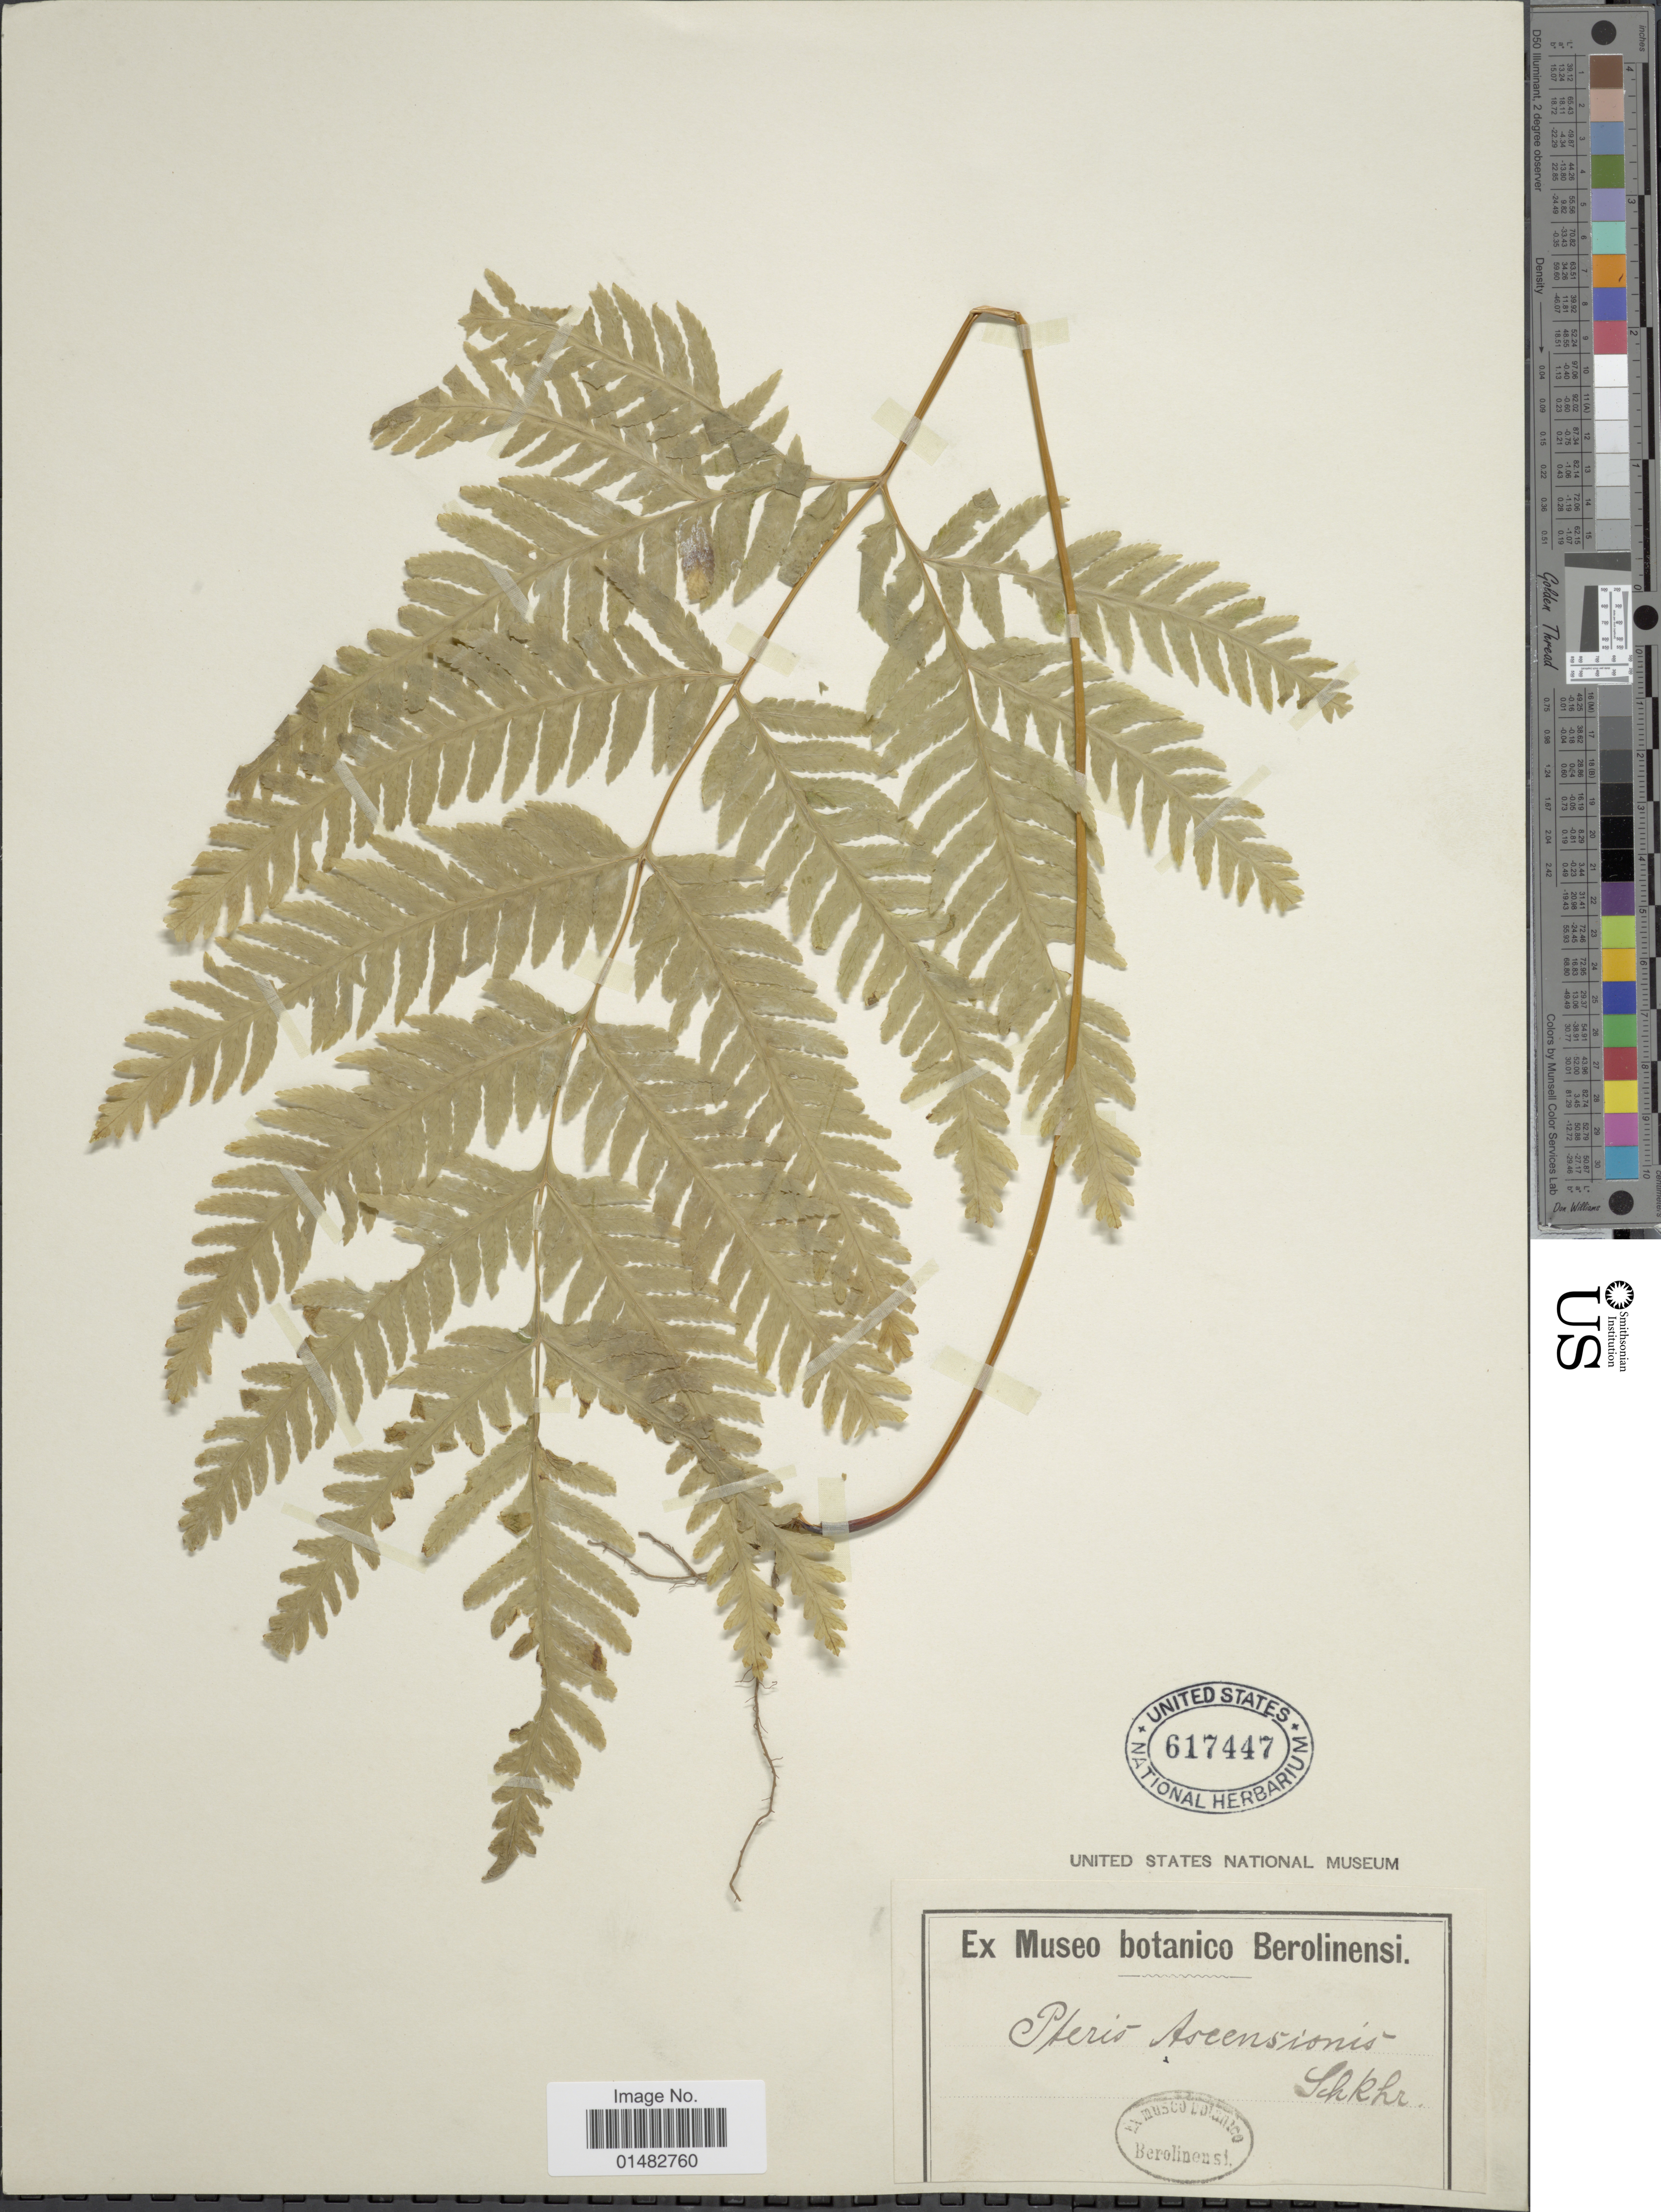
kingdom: Plantae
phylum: Tracheophyta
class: Polypodiopsida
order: Polypodiales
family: Pteridaceae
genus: Pteris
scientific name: Pteris dentata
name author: Forssk.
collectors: ex Museo Botanico Berolinensi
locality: Sehrhr [interpreted]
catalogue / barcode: US 617447